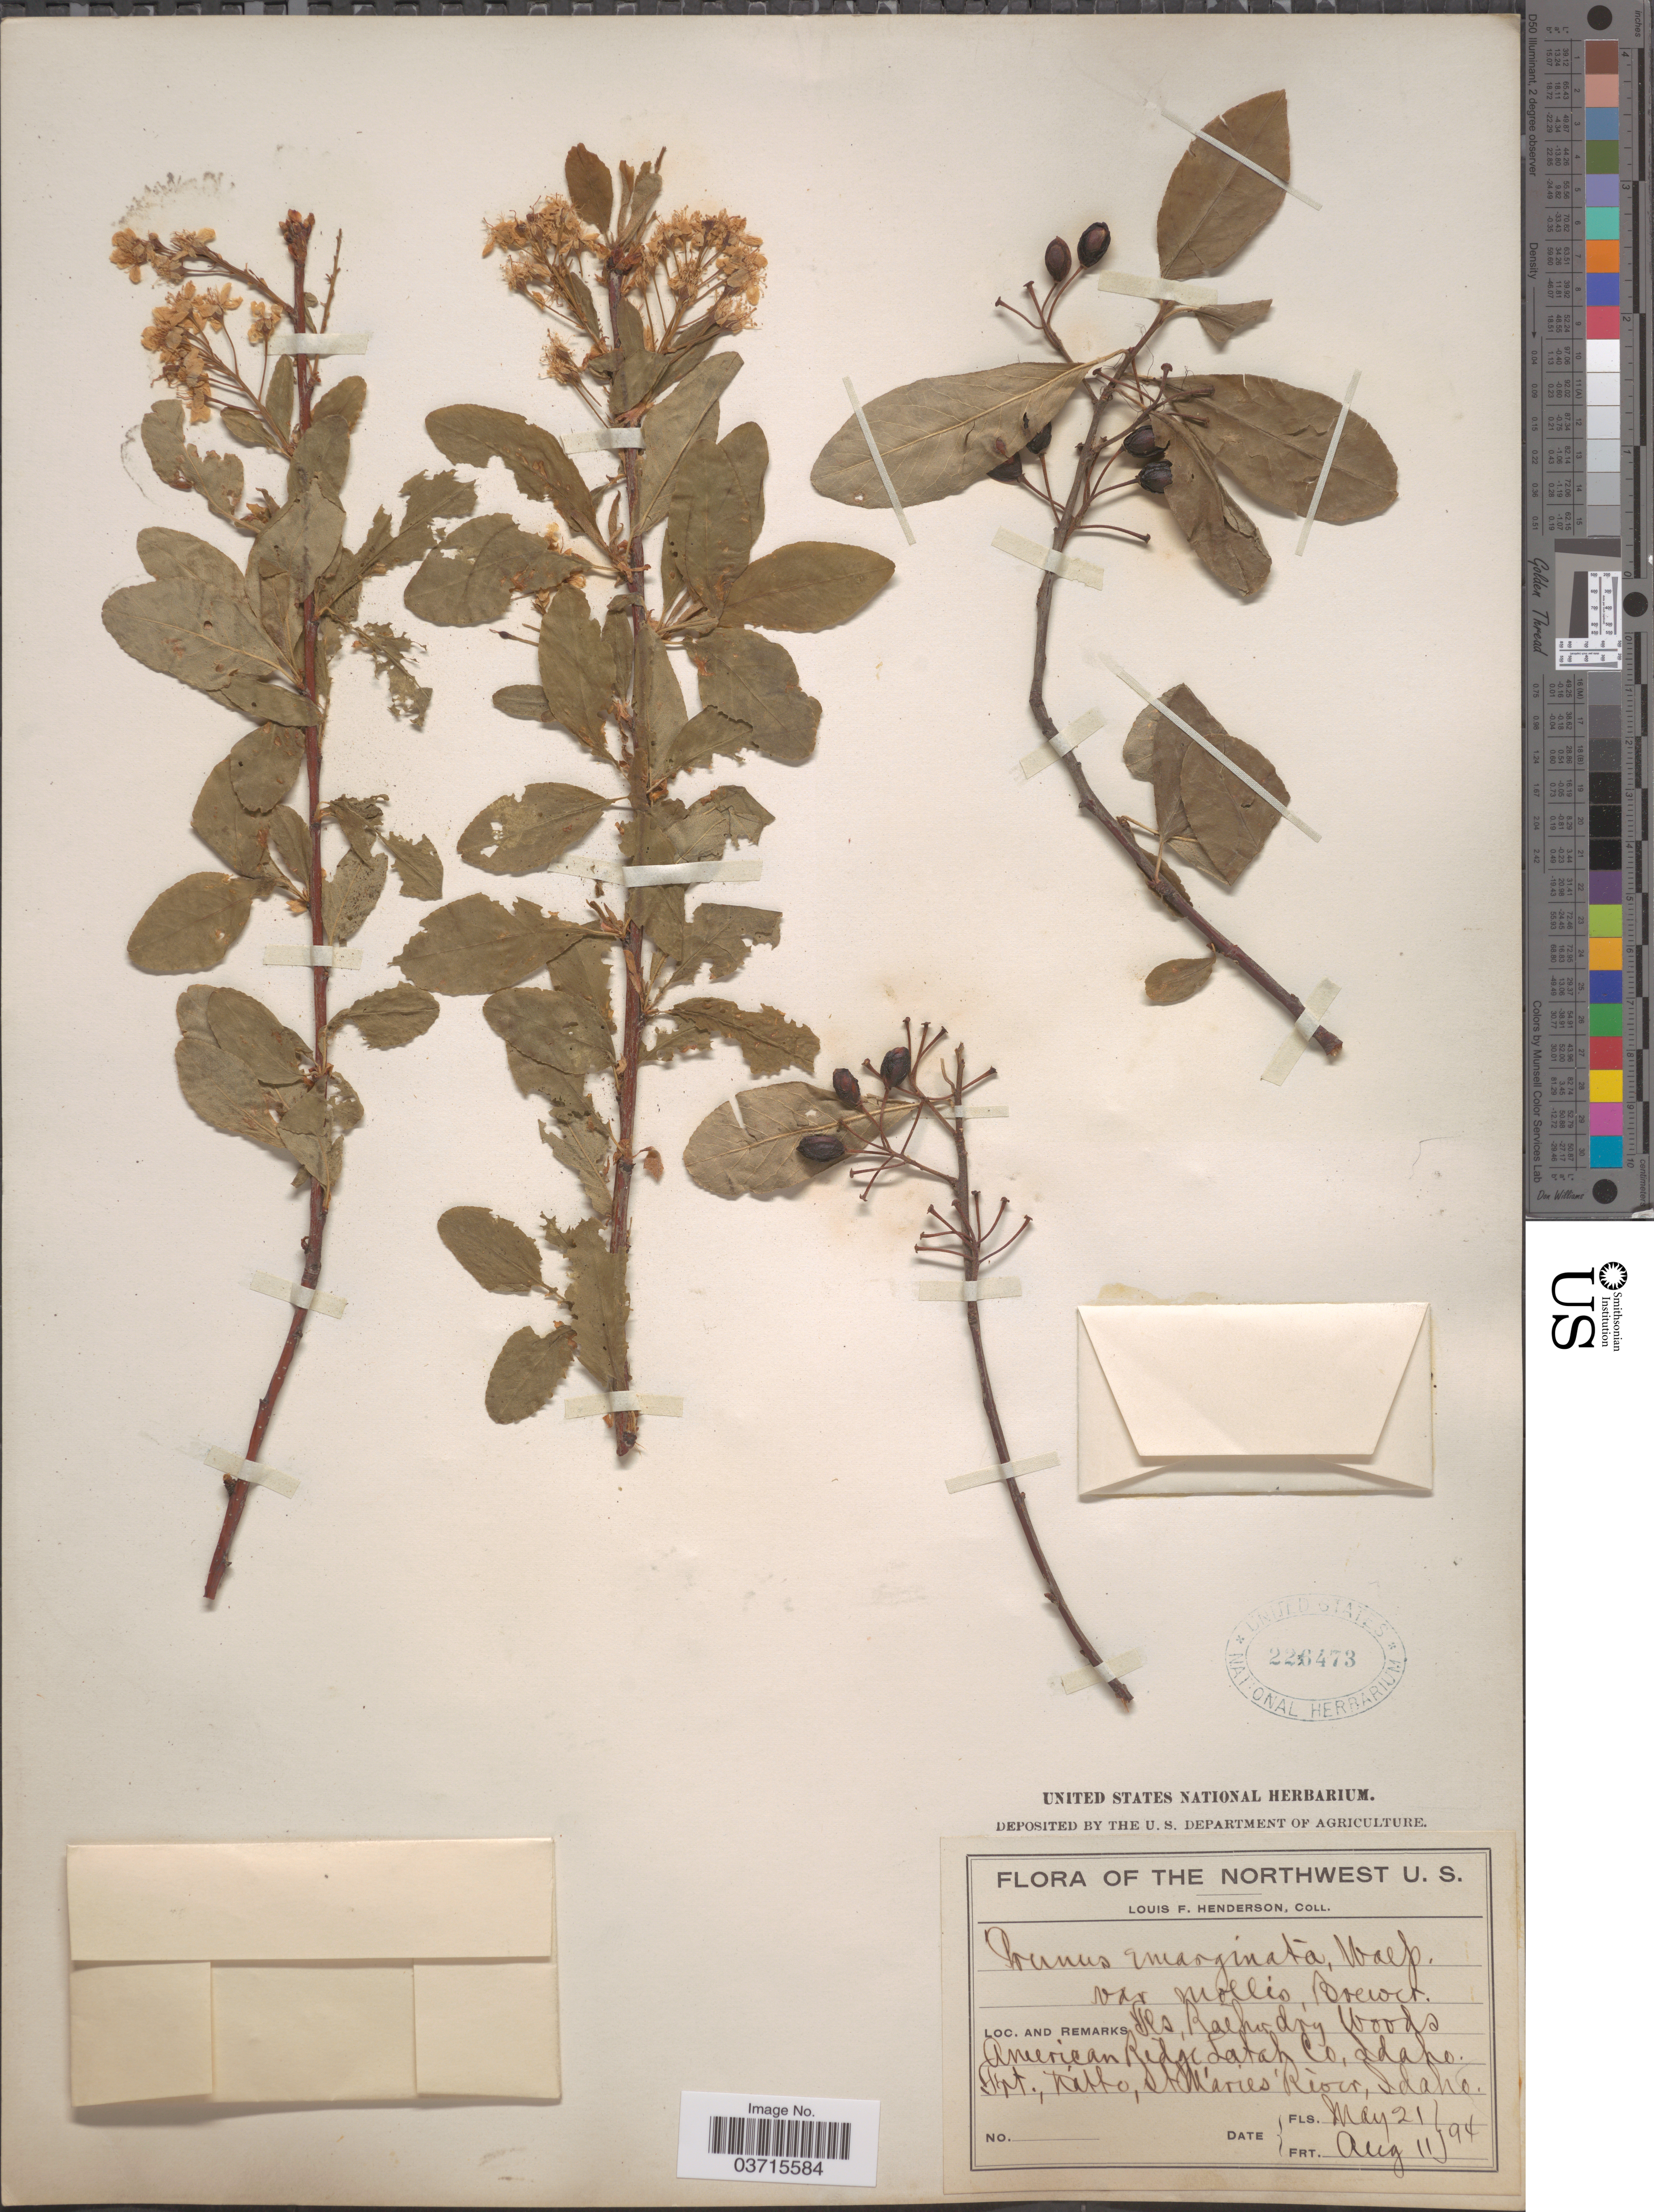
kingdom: Plantae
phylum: Tracheophyta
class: Magnoliopsida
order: Rosales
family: Rosaceae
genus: Prunus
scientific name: Prunus emarginata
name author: (Douglas ex Hook.) Eaton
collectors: L. Henderson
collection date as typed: Transcribed d/m/y: 21/5/94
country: United States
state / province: Idaho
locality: The Northwest U.S. American Ridge Latah Co. Frt. Ditto, St. Maries River.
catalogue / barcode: US 226473